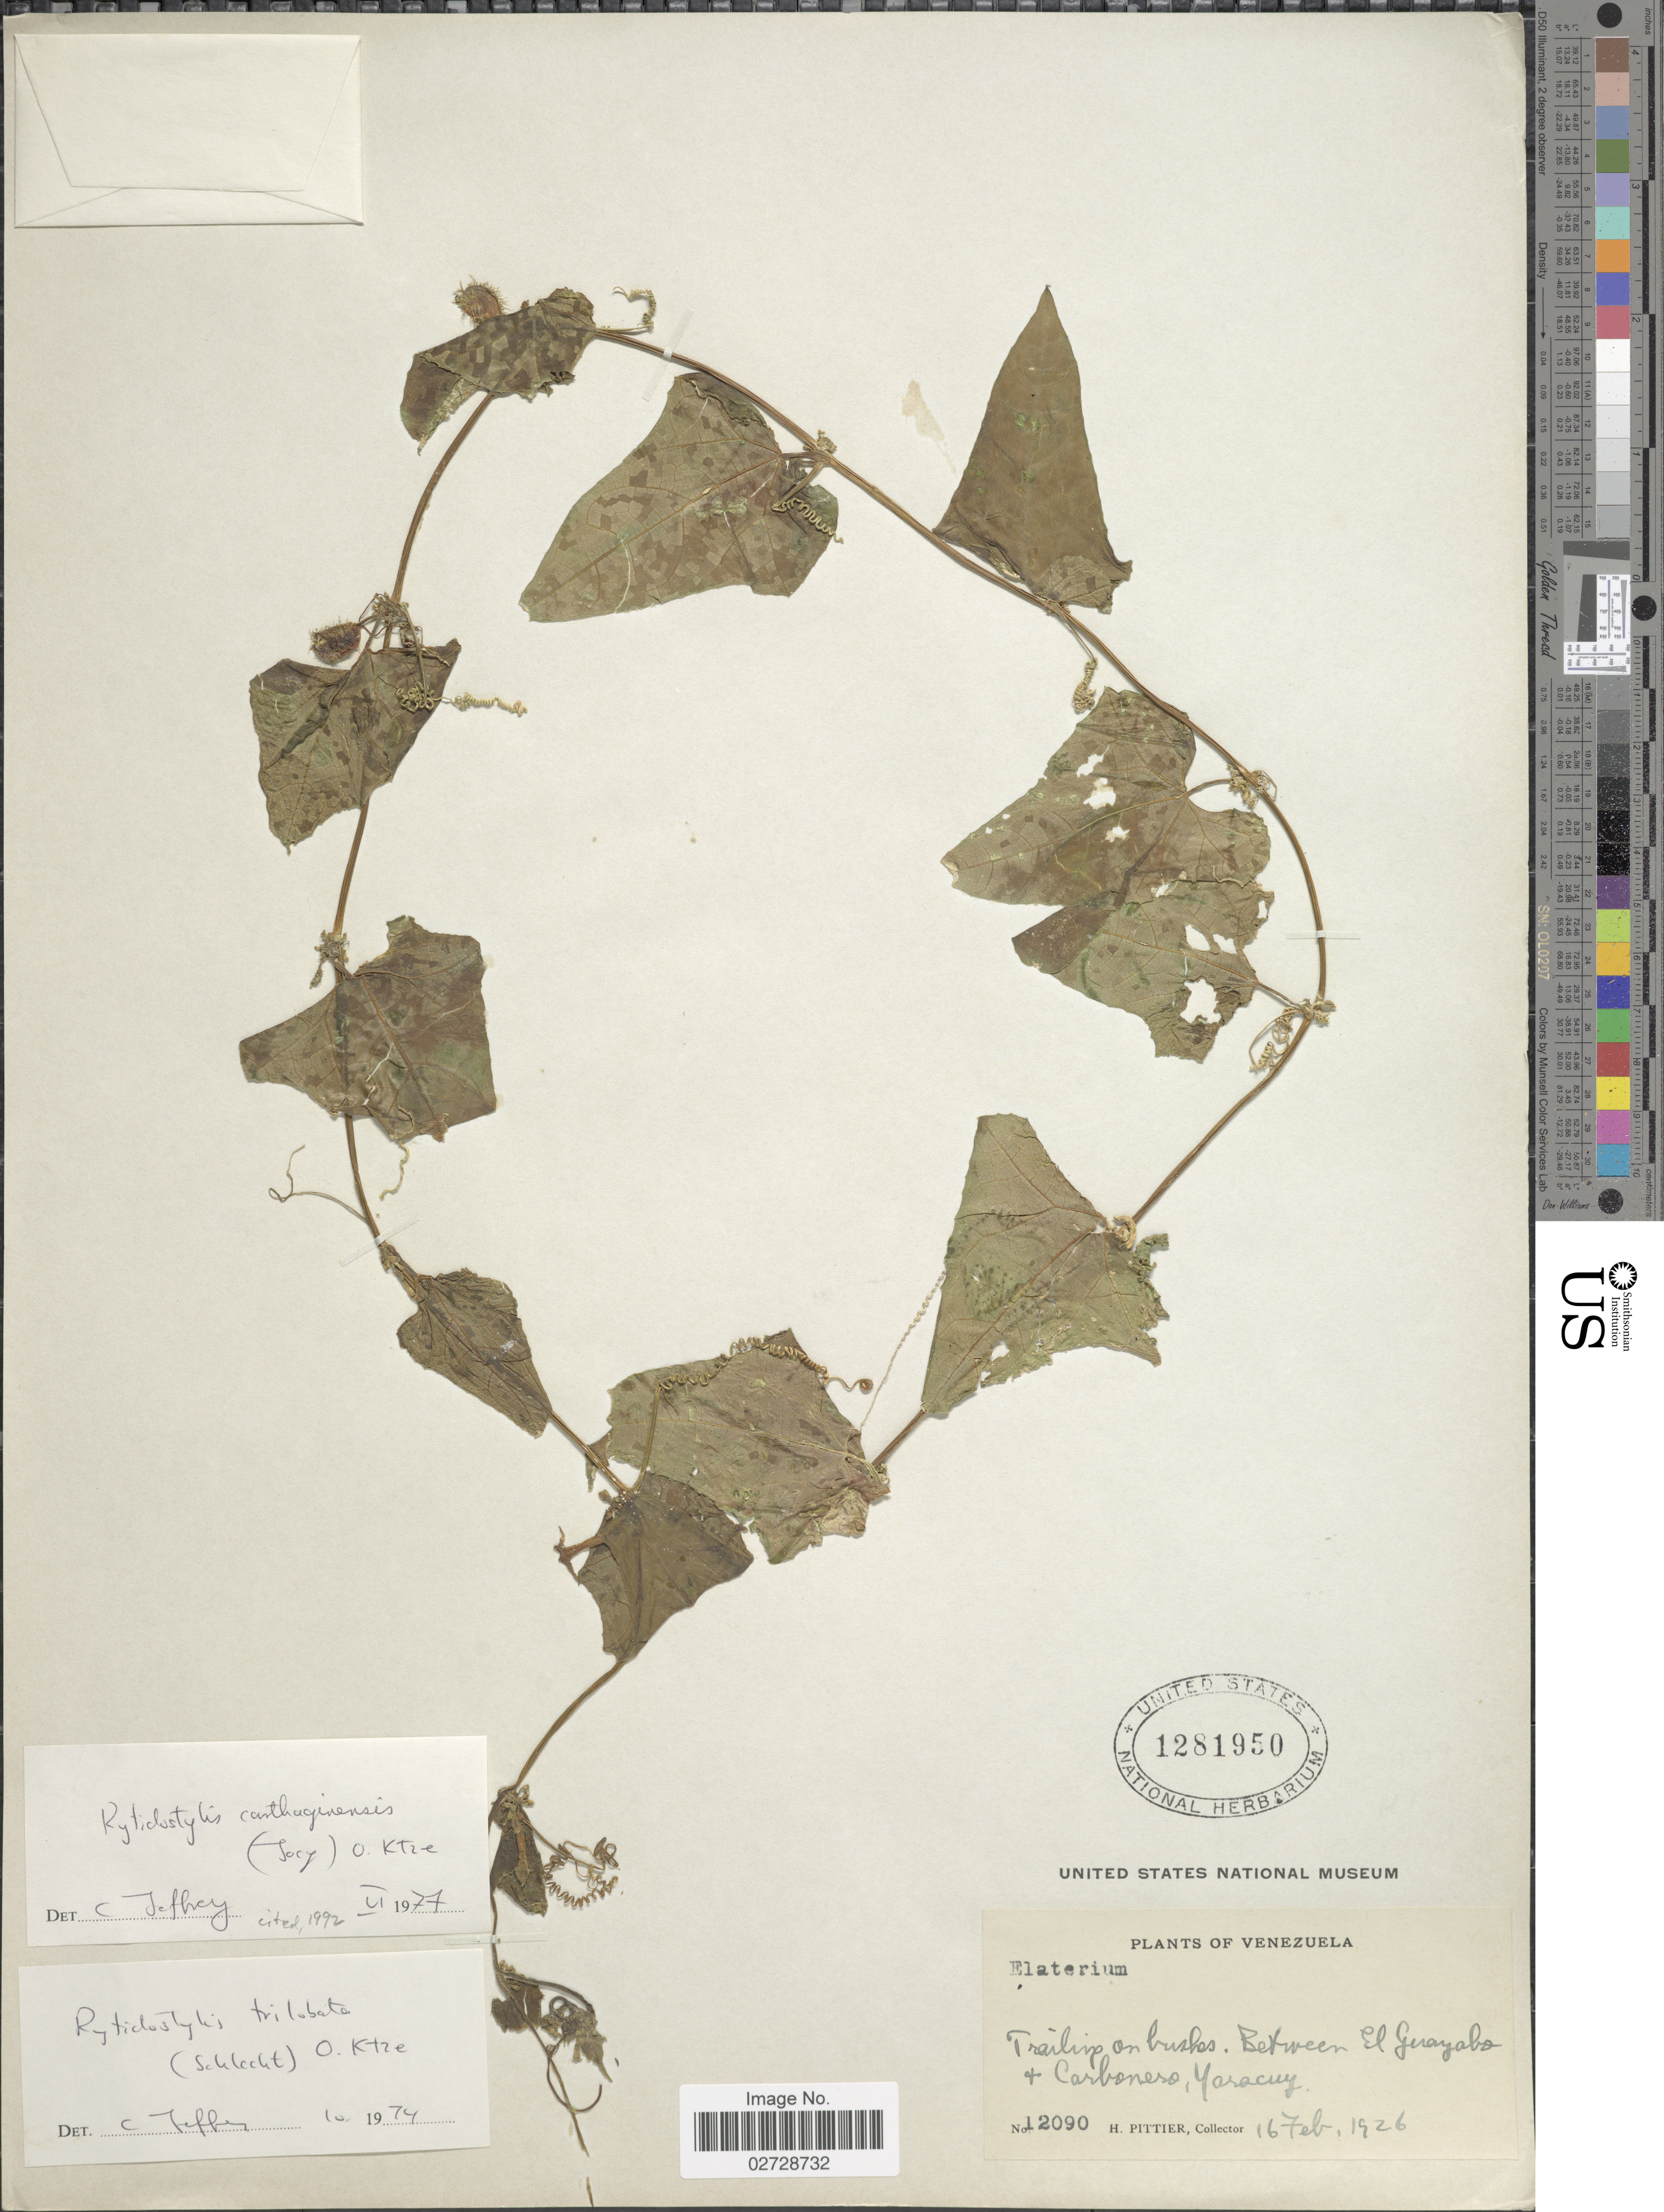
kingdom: Plantae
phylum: Tracheophyta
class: Magnoliopsida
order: Cucurbitales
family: Cucurbitaceae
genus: Cyclanthera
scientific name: Cyclanthera carthagenensis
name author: (Jacq.) H. Schaef. & S.S. Renner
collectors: H. F. Pittier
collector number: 12090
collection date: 1926-02-16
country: Venezuela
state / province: Yaracuy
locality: Trailing on bushes. Between El Guayabo + Carboneso.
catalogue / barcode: US 1281950